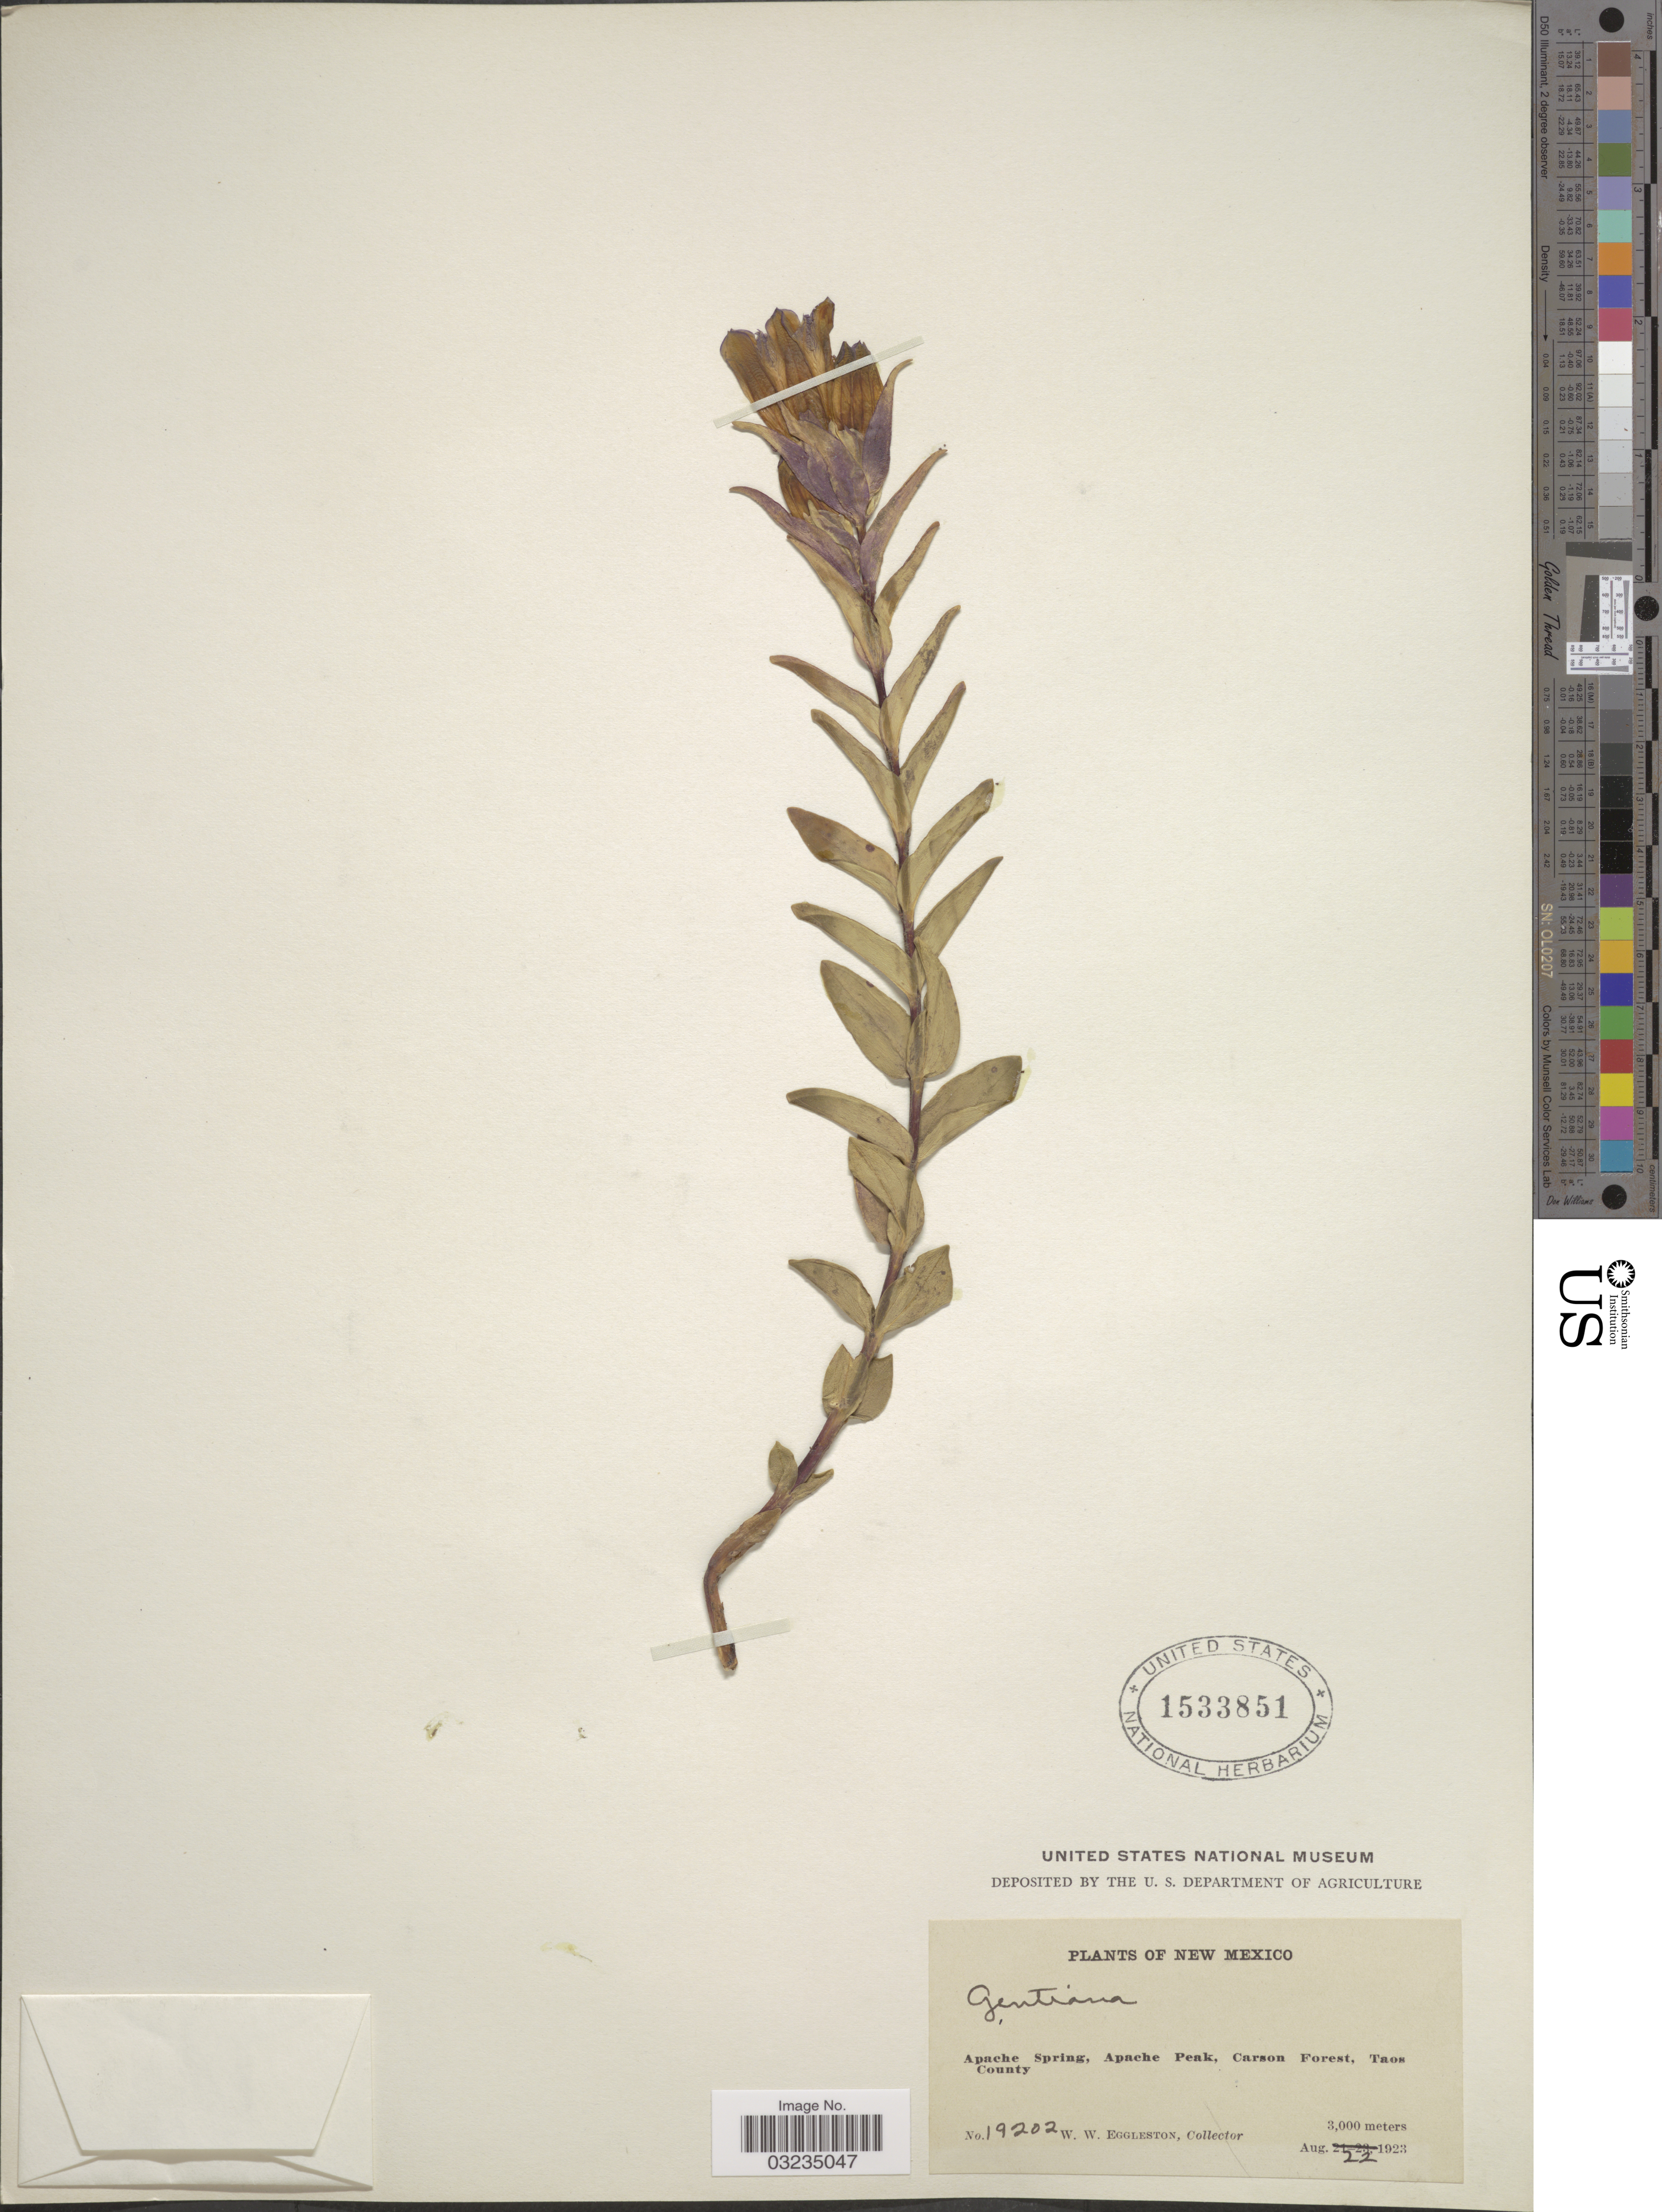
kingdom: Plantae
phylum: Tracheophyta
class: Magnoliopsida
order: Gentianales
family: Gentianaceae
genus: Gentiana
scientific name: Gentiana sp.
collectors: W. W. Eggleston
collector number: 19202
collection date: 1923-08-22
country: United States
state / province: New Mexico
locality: Apache Spring, Apache Peak, Carson Forest, Taos County.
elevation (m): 3000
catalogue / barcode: US 1533851